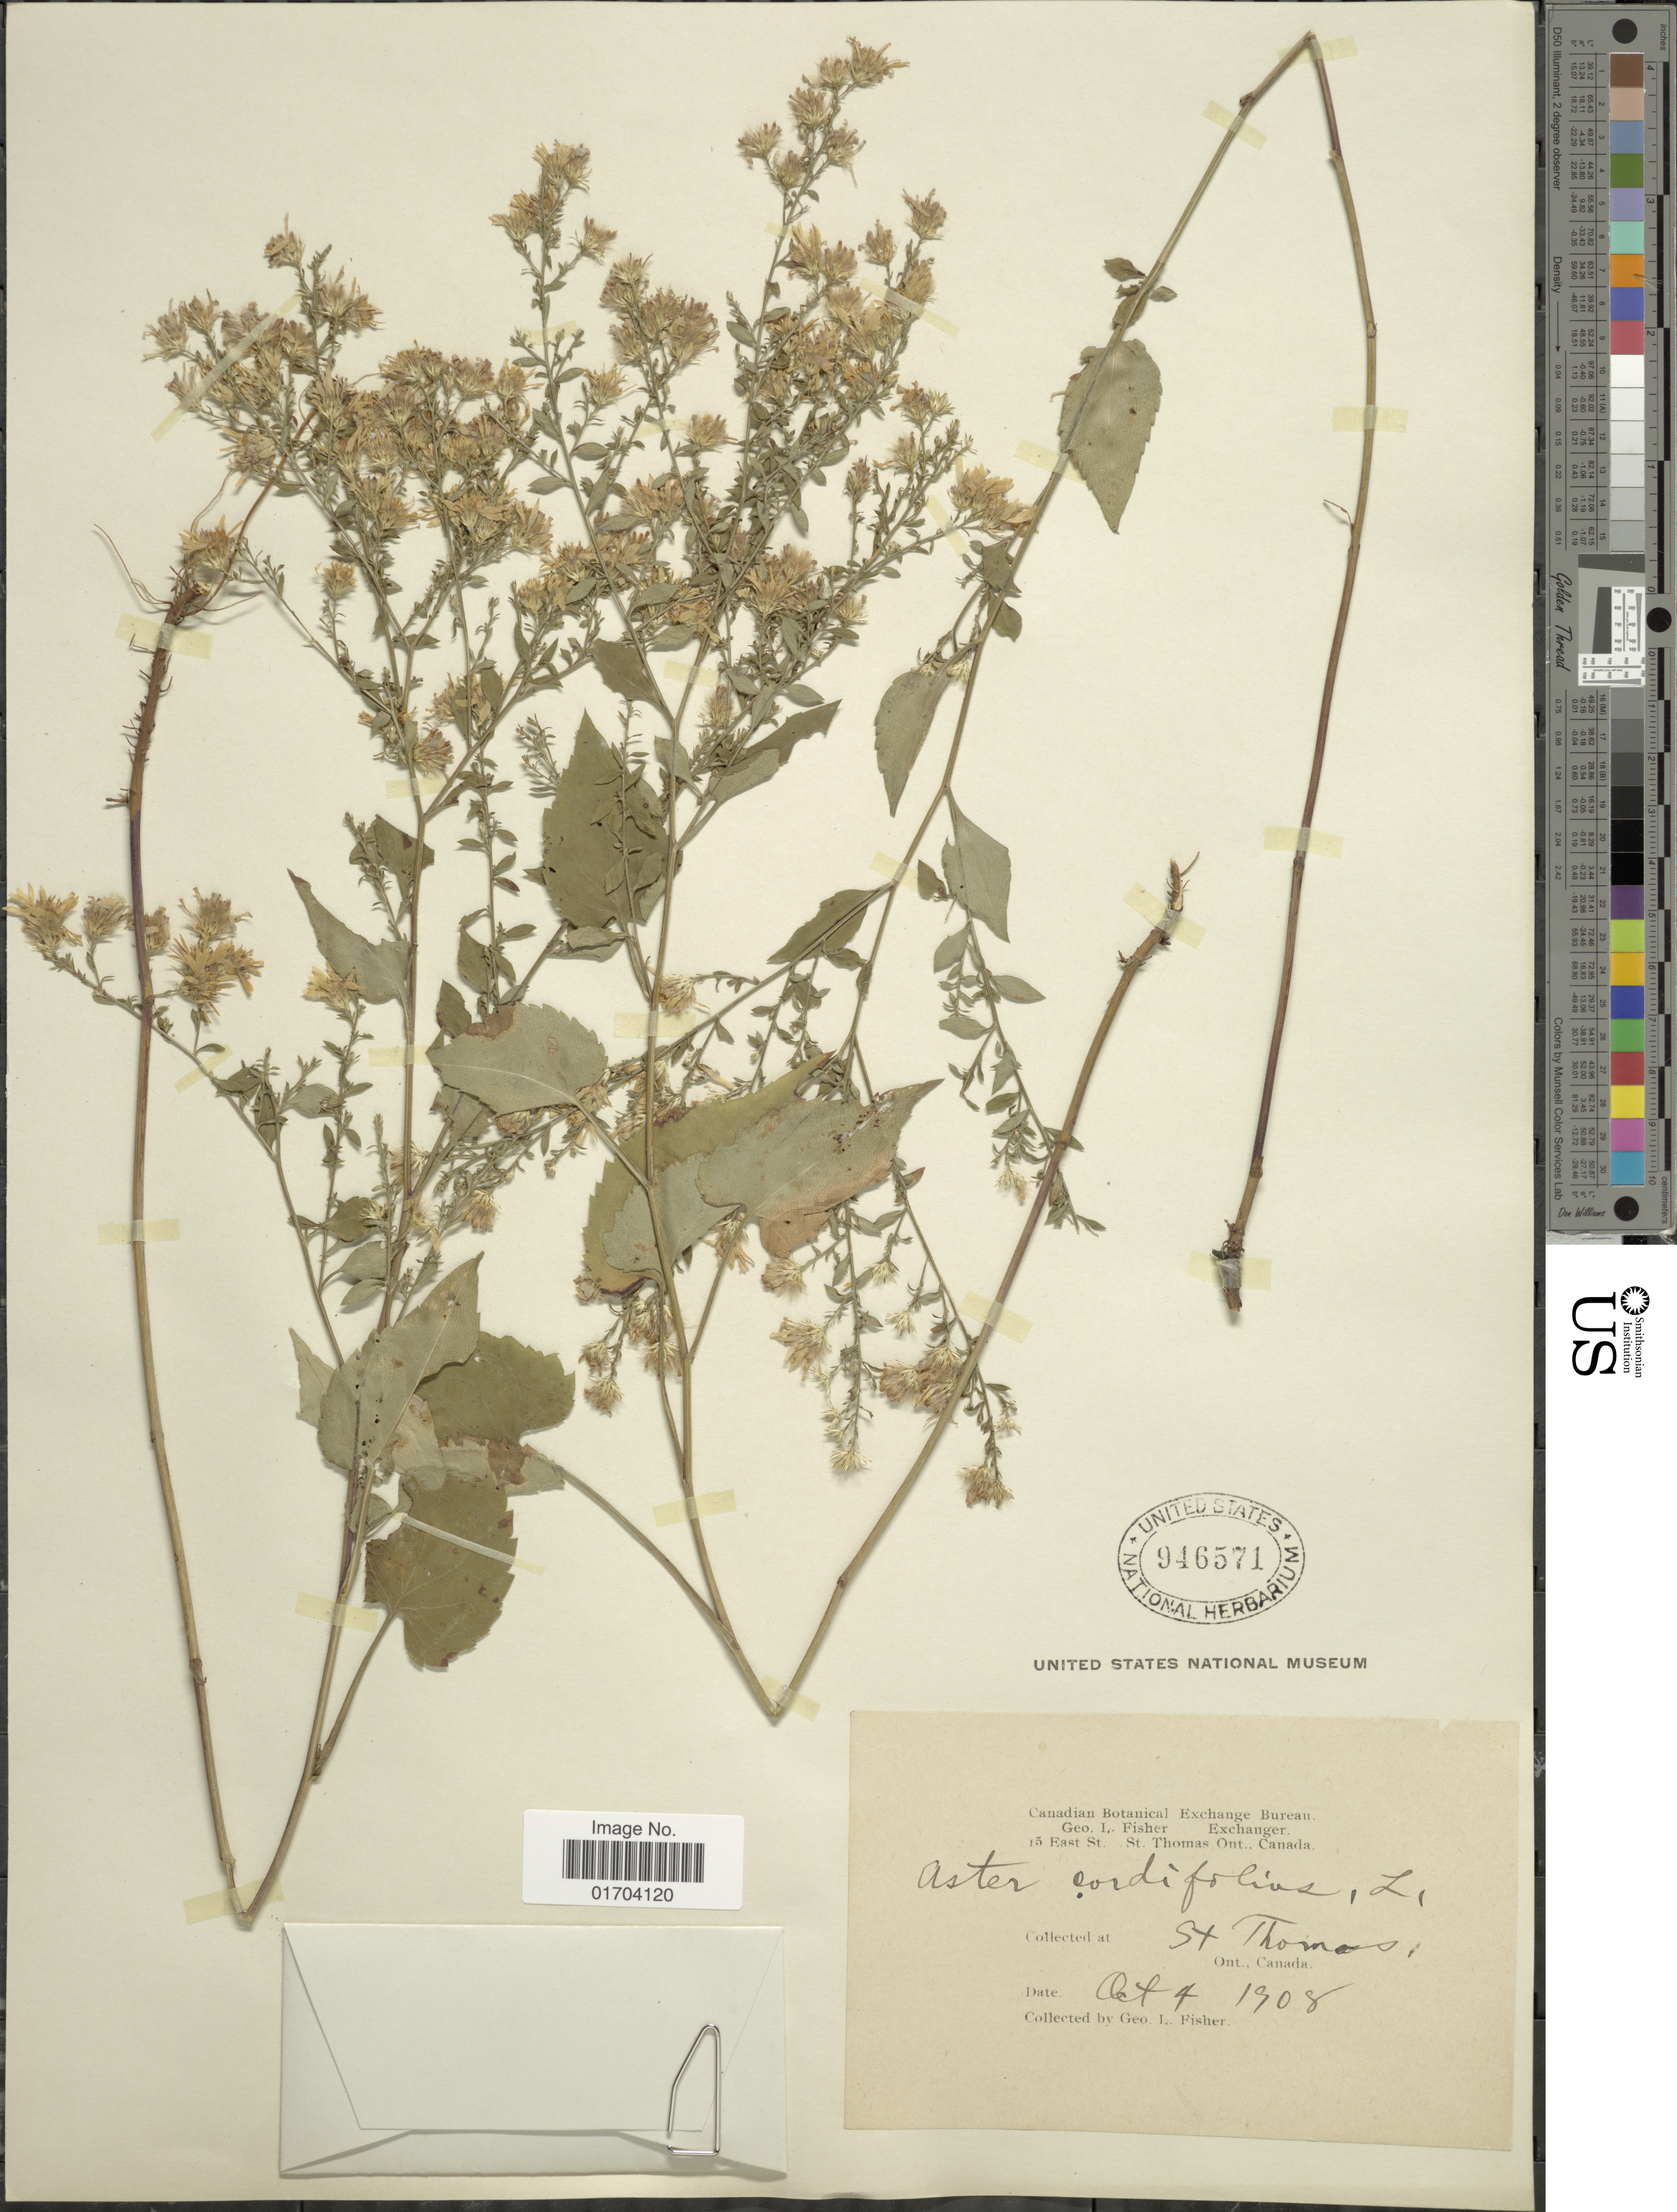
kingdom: Plantae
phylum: Tracheophyta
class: Magnoliopsida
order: Asterales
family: Asteraceae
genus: Symphyotrichum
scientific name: Symphyotrichum sp.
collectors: G. L. Fisher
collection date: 1908-10-04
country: Canada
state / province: Ontario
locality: St. Thomas.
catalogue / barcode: US 946571